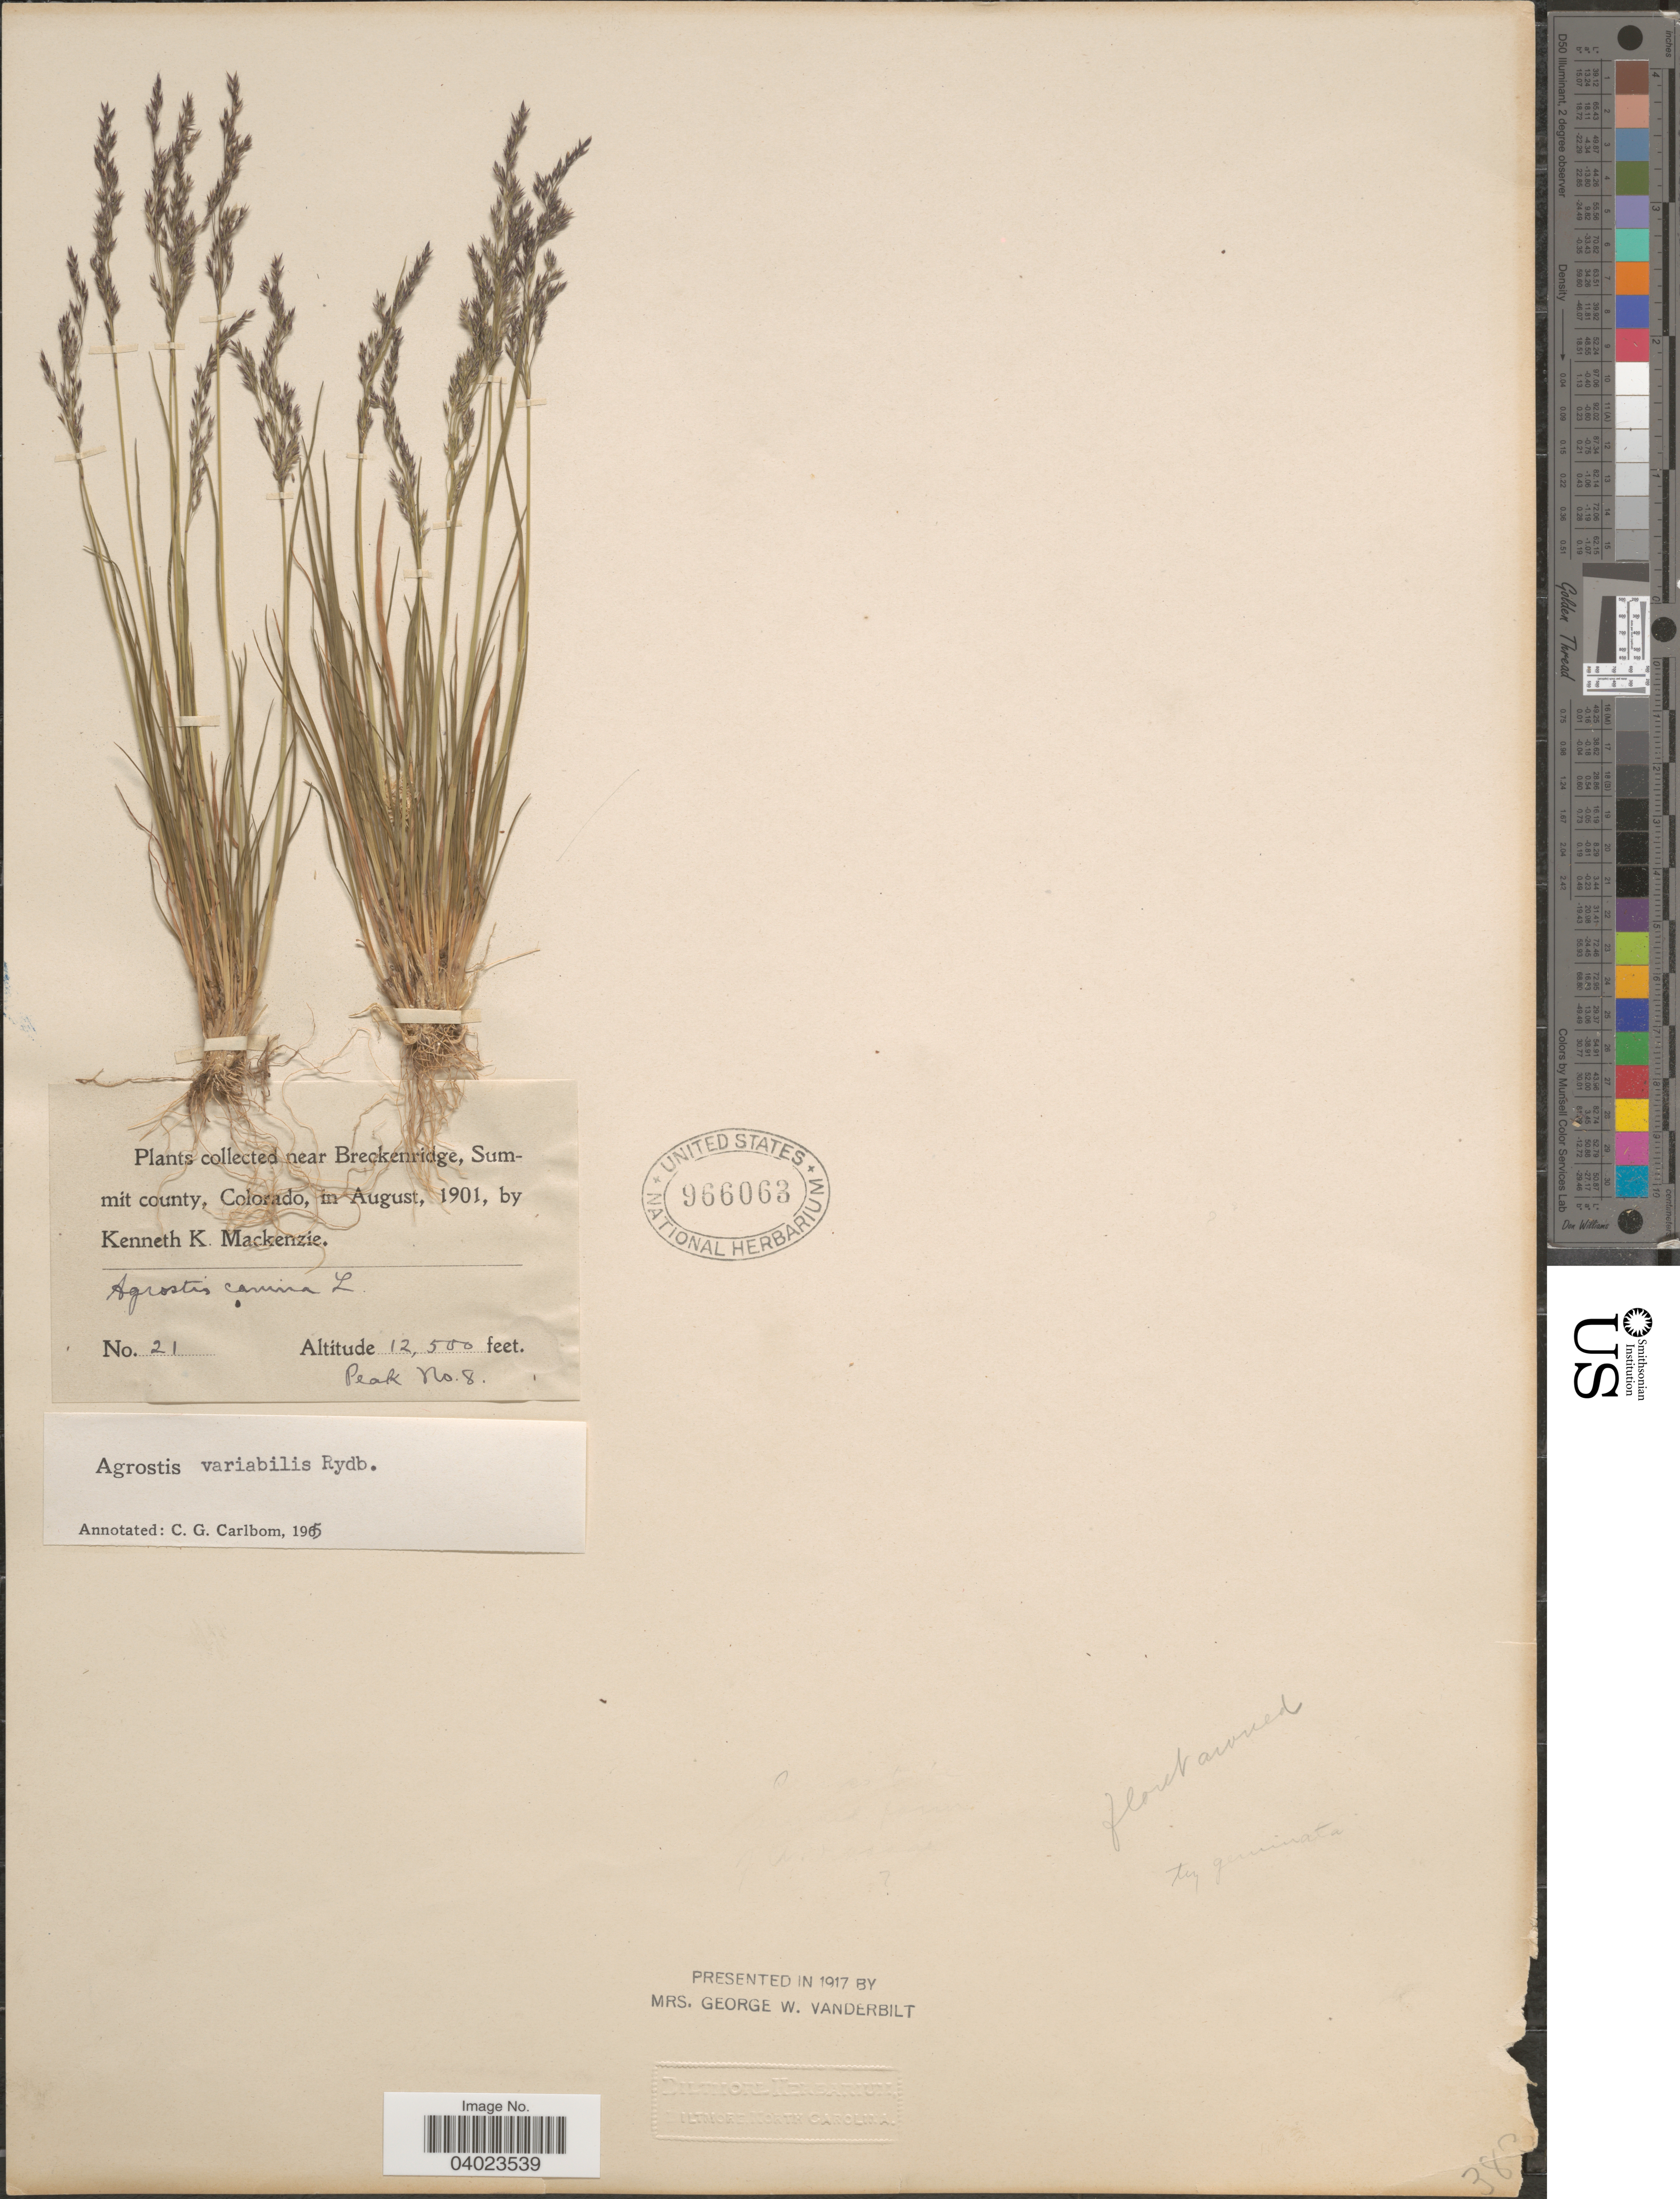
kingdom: Plantae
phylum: Tracheophyta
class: Liliopsida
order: Poales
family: Poaceae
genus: Agrostis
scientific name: Agrostis variabilis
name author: Rydb.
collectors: K. K. Mackenzie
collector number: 21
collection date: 1901-08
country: United States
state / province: Colorado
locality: Near Breckenridge, Summit county. Peak No. 8.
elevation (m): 3810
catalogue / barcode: US 966063